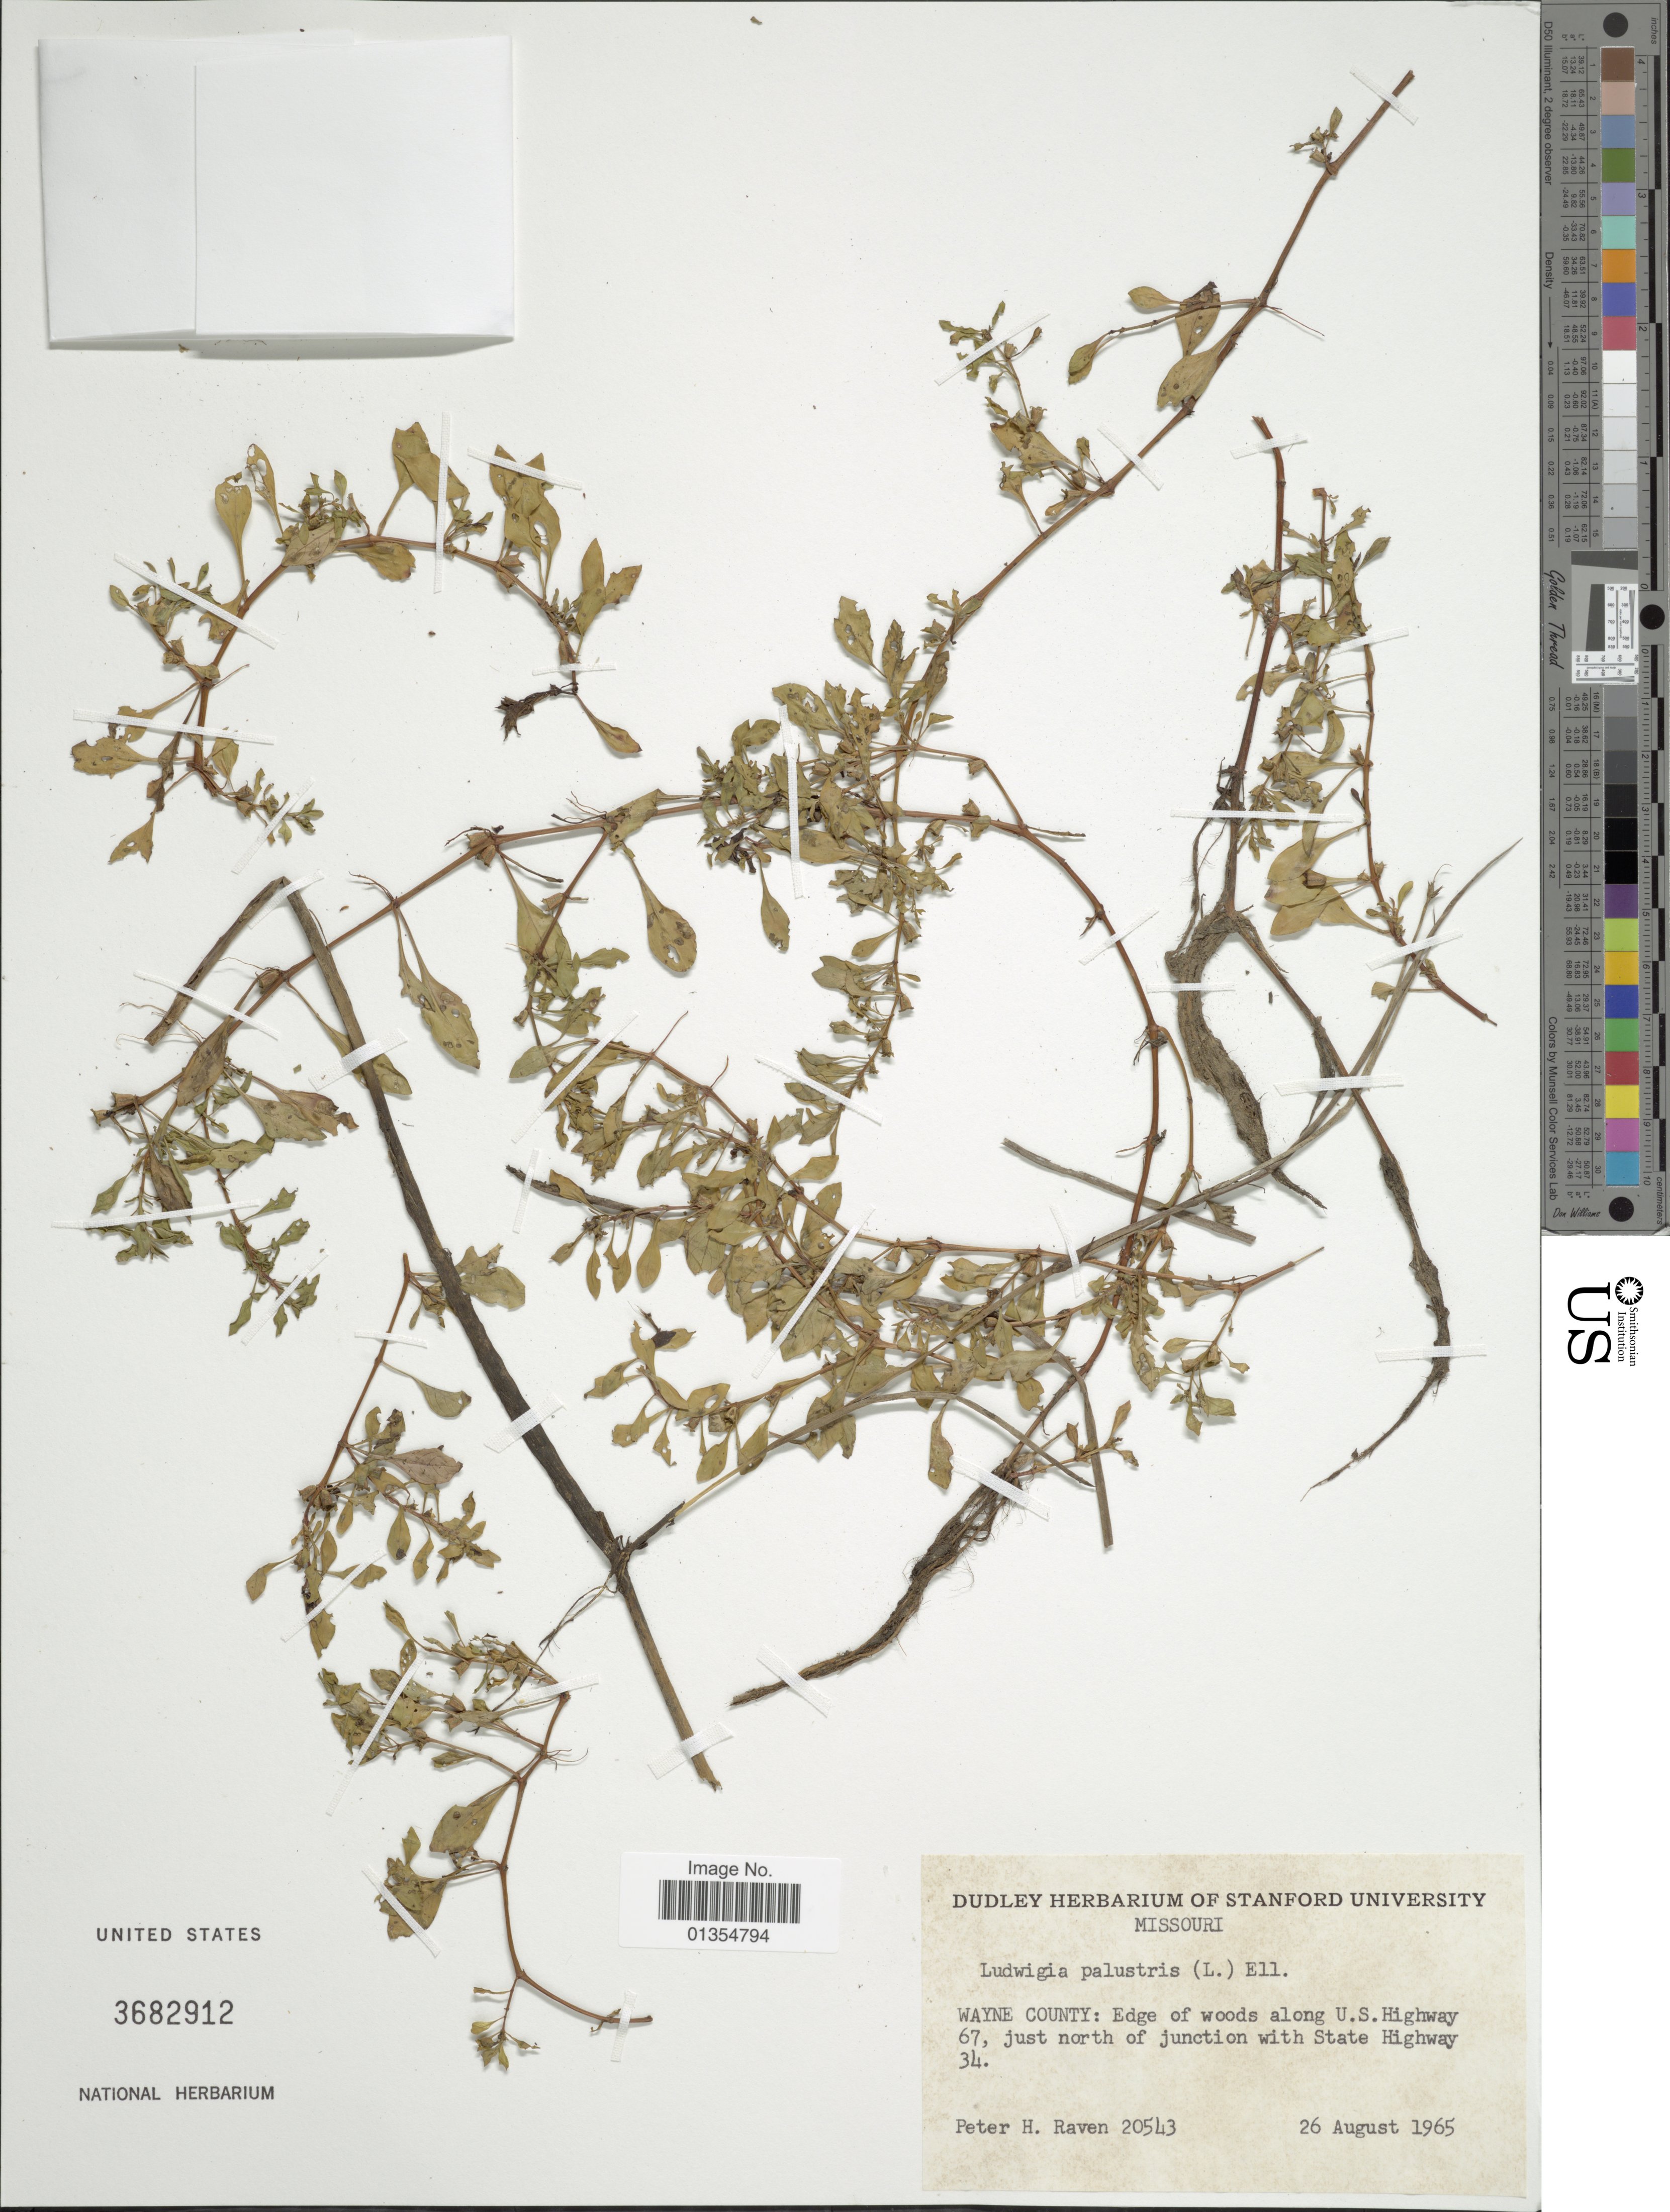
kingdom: Plantae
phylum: Tracheophyta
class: Magnoliopsida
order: Myrtales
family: Onagraceae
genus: Ludwigia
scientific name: Ludwigia palustris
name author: (L.) Elliott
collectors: P. Raven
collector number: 20543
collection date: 1965-08-26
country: United States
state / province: Missouri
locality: Wayne County: edge of woods along U.S. Highway 67, just north of junction with State Highway 34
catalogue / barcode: US 3682912